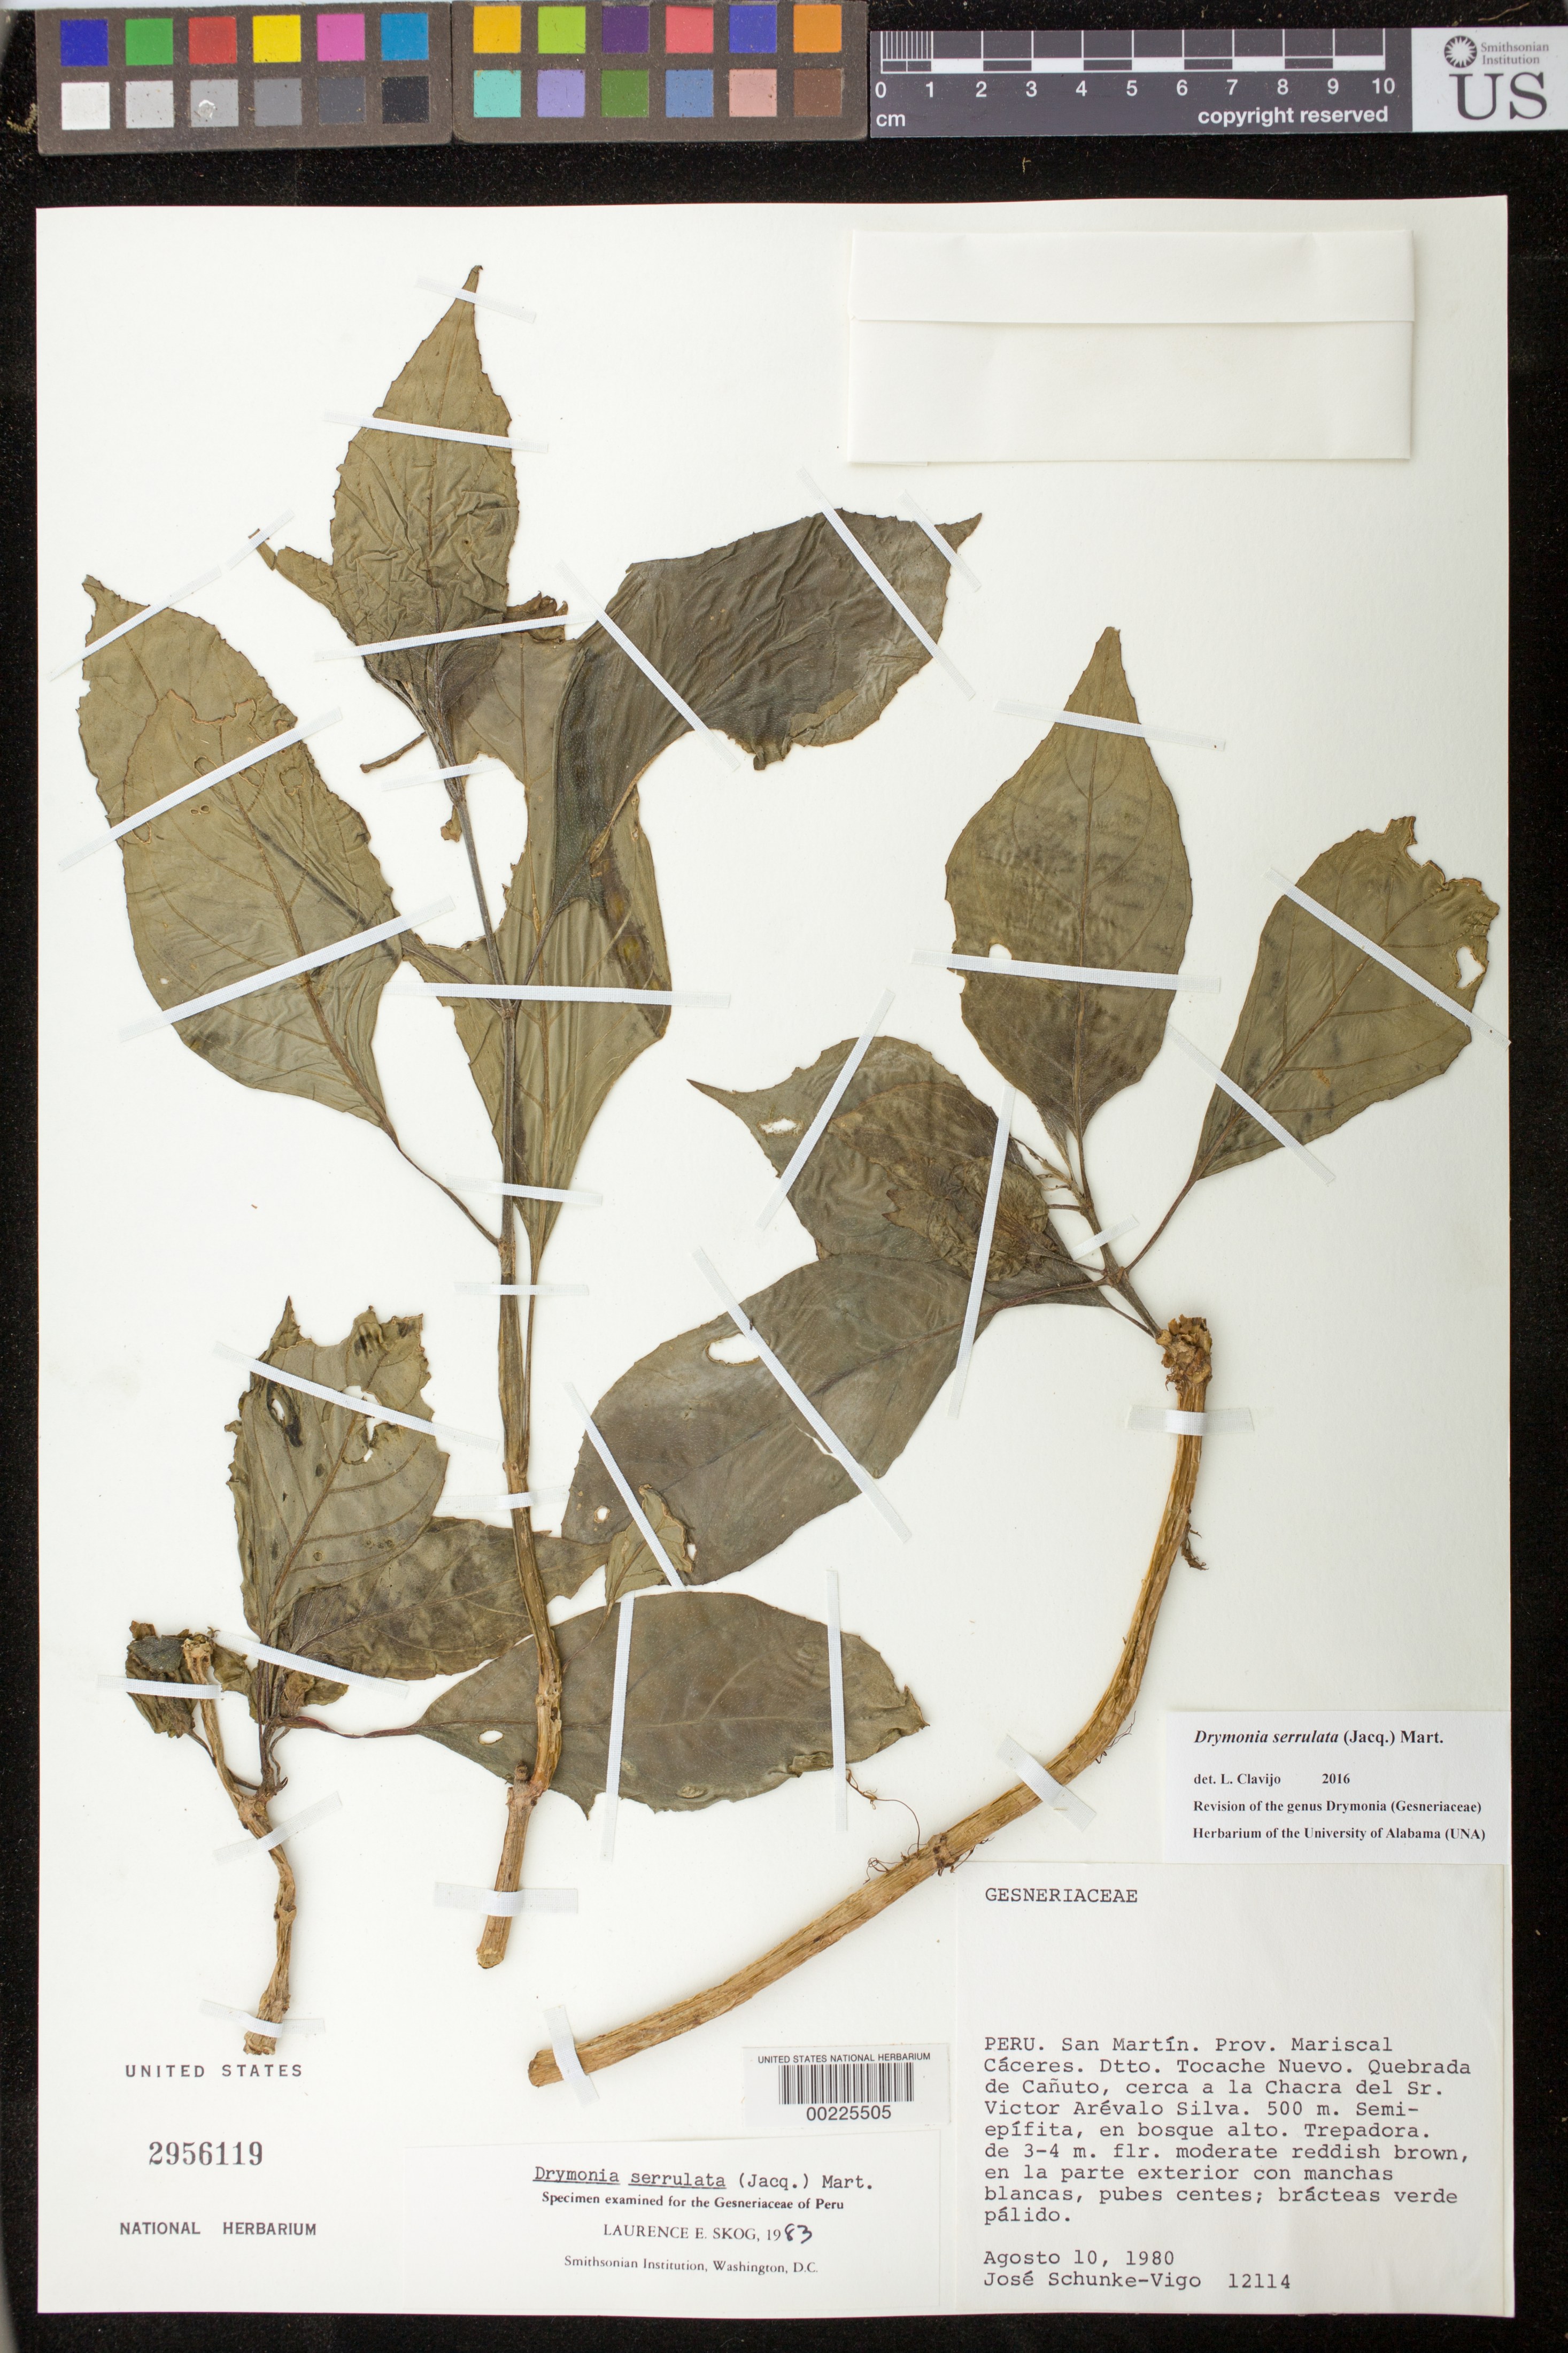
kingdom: Plantae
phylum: Tracheophyta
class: Magnoliopsida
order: Lamiales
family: Gesneriaceae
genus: Drymonia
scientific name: Drymonia serrulata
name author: (Jacq.) Mart.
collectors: J. Schunke Vigo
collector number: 12114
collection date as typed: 10 Aug 1980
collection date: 1980-08-10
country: Peru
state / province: San Martín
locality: Prov. Mariscal Cáceres, Dtto. Tocache Nuevo; Quebrada de Cañuto, cerca a l Chacra del Sr. Victor Arévalo Silva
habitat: Semiepiphyte, in tall forest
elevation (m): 500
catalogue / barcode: US 2956119